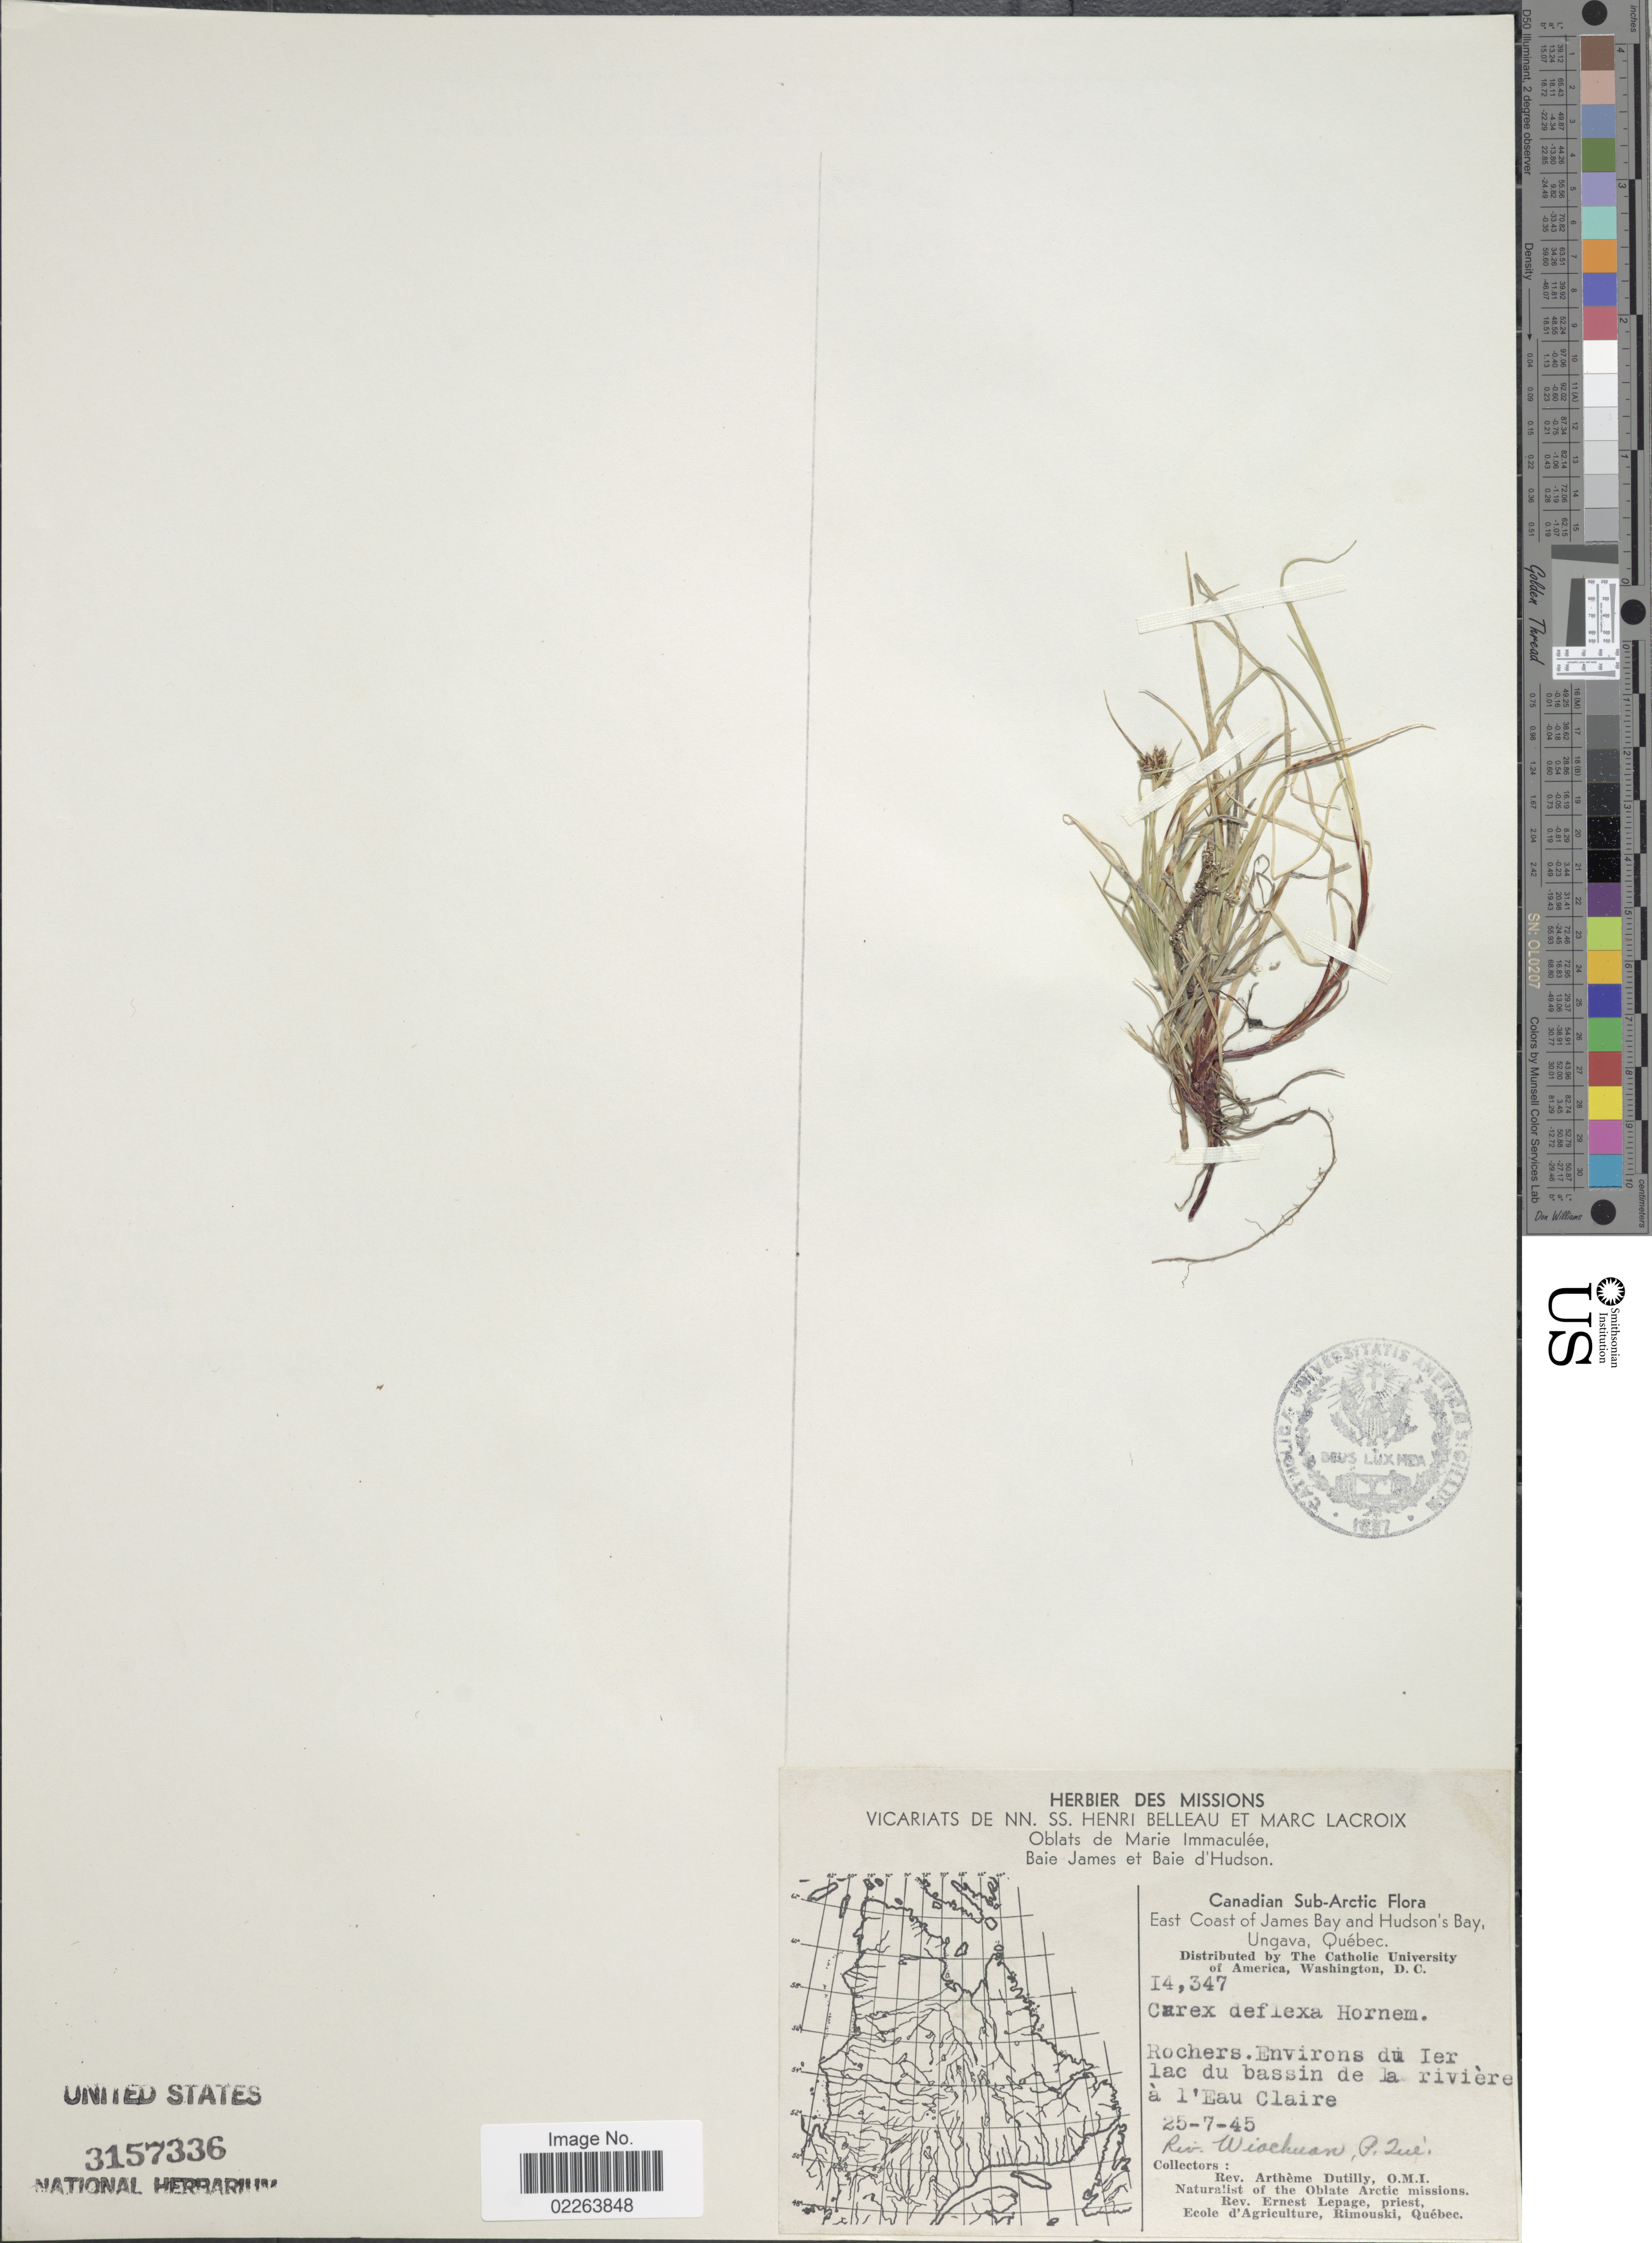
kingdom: Plantae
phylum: Tracheophyta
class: Liliopsida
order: Poales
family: Cyperaceae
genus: Carex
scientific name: Carex deflexa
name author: Hornem.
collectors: A. Dutilly & E. Lepage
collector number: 14347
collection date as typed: Transcribed d/m/y: 25/7/45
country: Canada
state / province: Quebec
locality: Canadian Sub-Arctic, James Bay and Hudson's Bay, Ungava, Rochers. Environs du Ier lac du bassin de la rivière à l'Eau Claire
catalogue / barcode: US 3157336